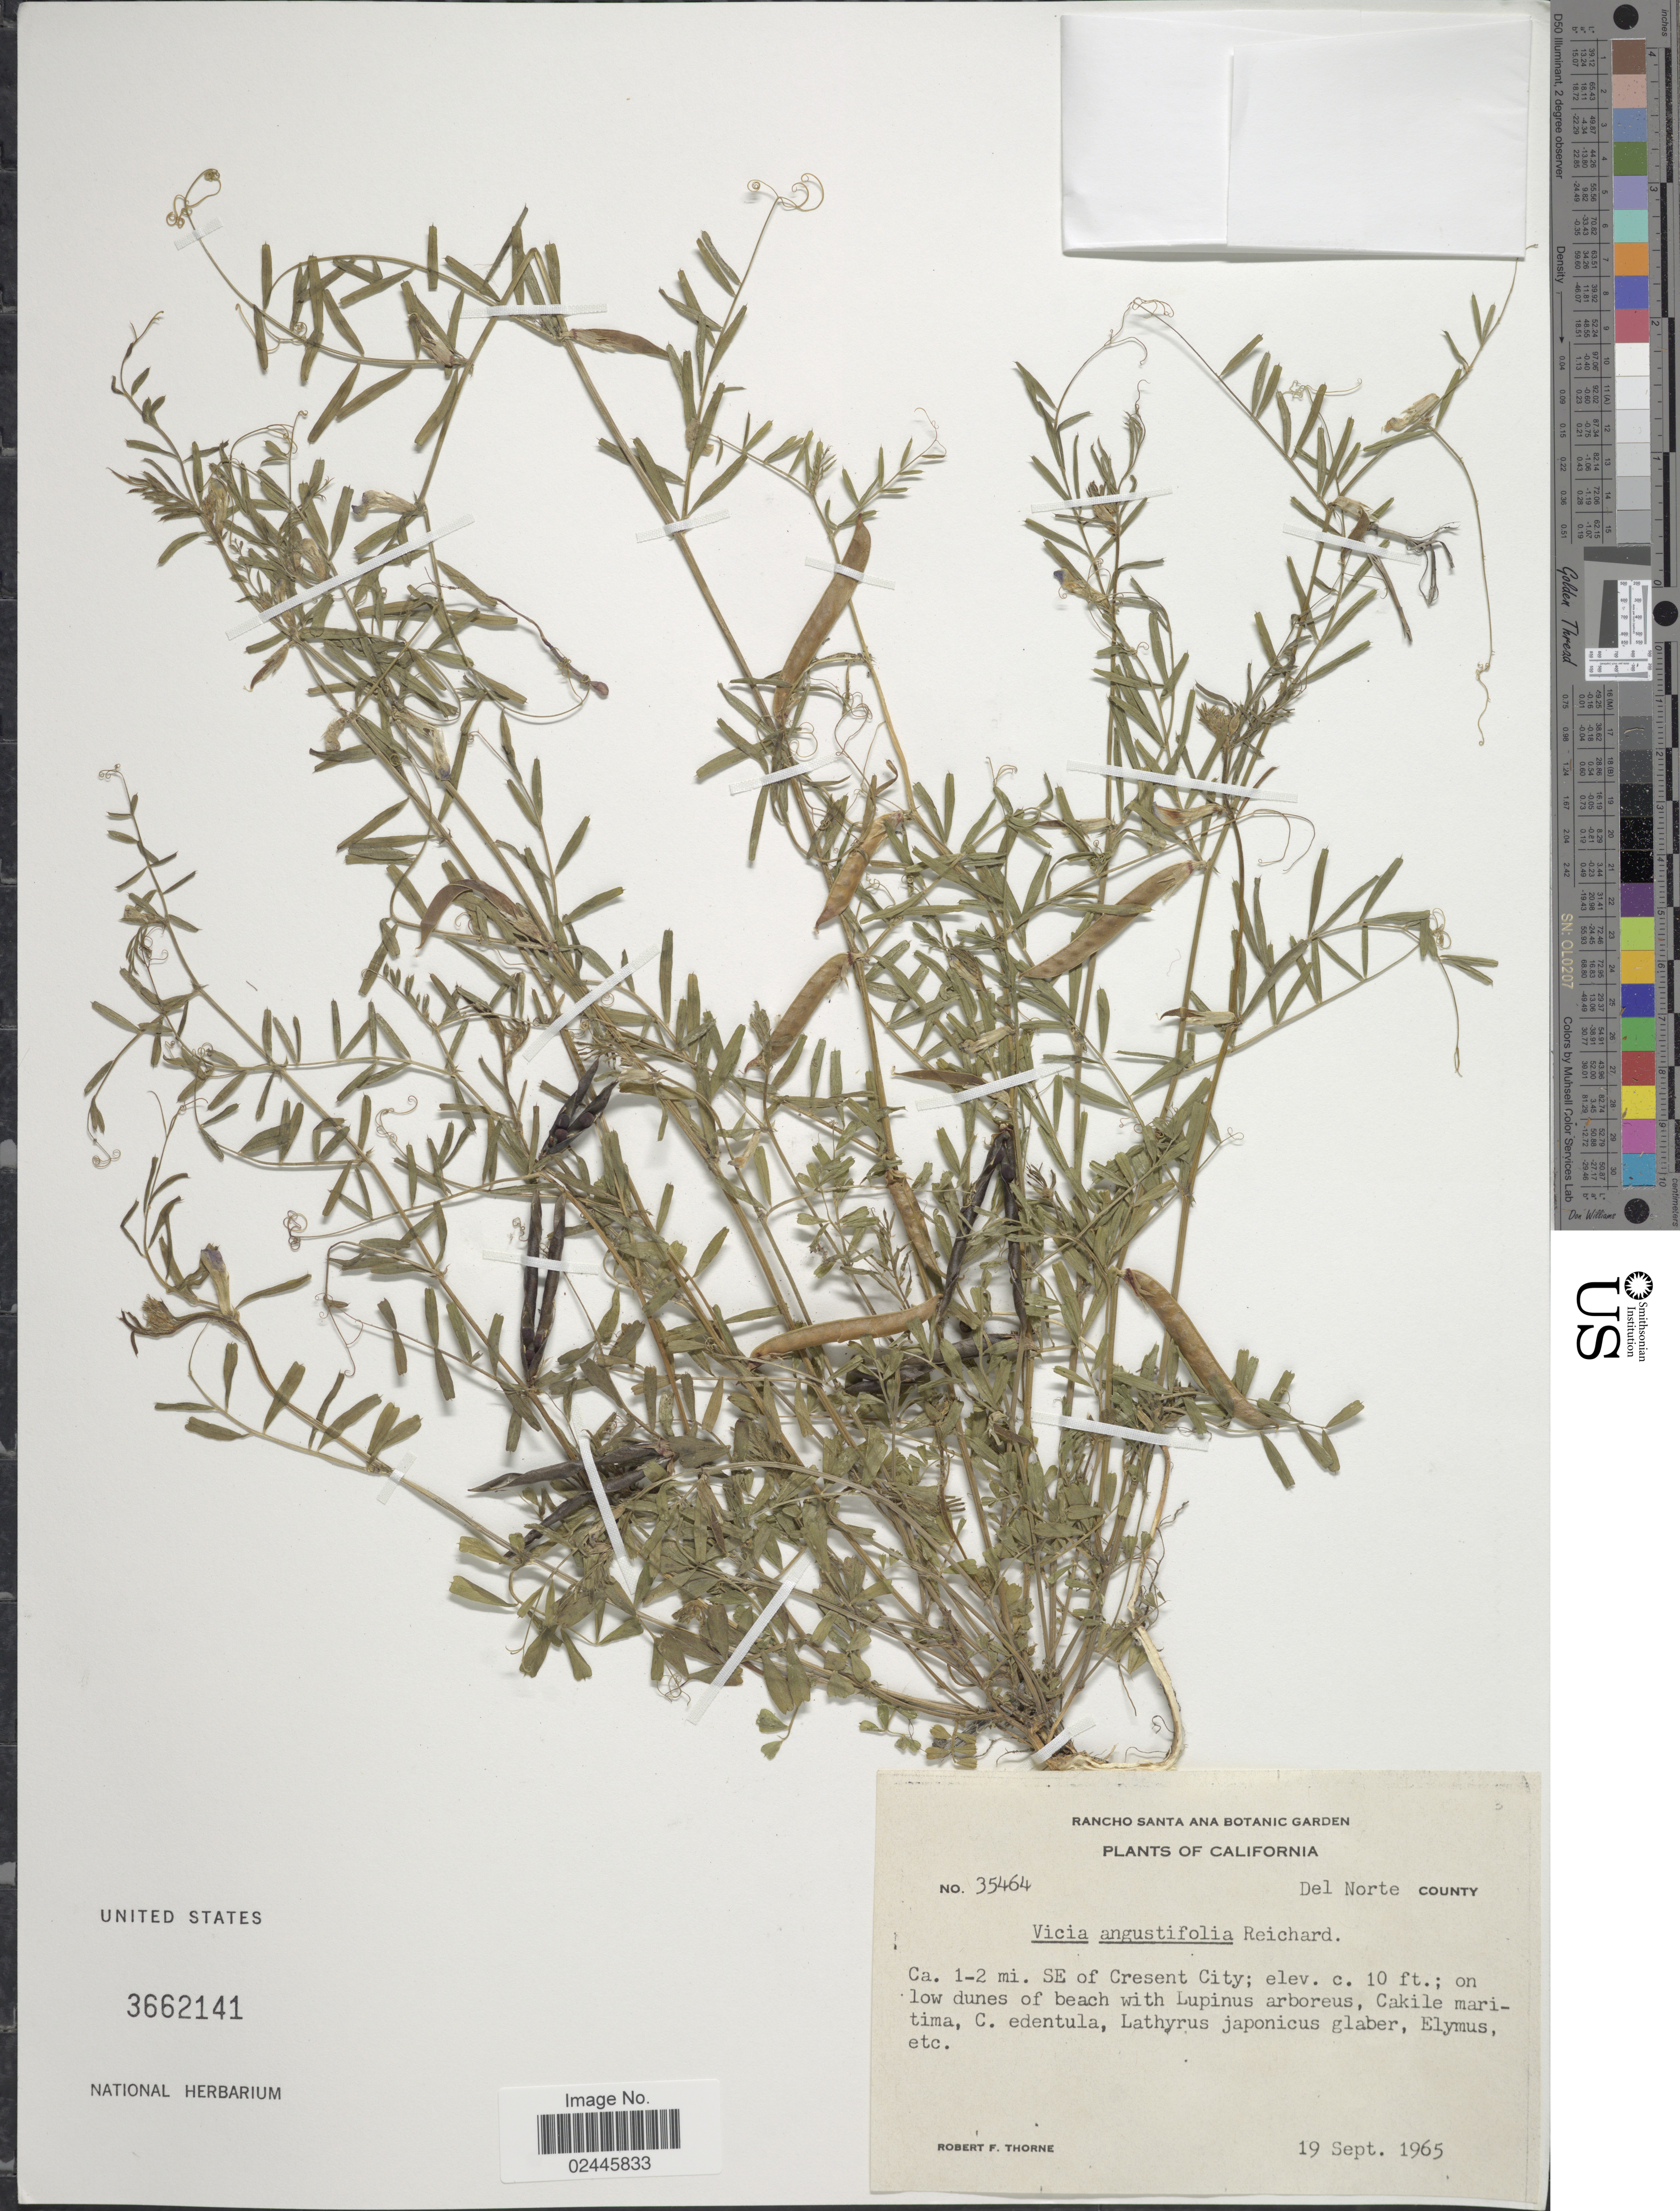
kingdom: Plantae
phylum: Tracheophyta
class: Magnoliopsida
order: Fabales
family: Fabaceae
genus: Vicia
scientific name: Vicia angustifolia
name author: L.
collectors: R. F. Thorne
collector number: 35464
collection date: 1965-09-19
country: United States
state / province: California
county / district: Del Norte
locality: Ca. 1-2 mi. SE of Crescent City. Del Norte County.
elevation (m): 3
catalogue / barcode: US 3662141